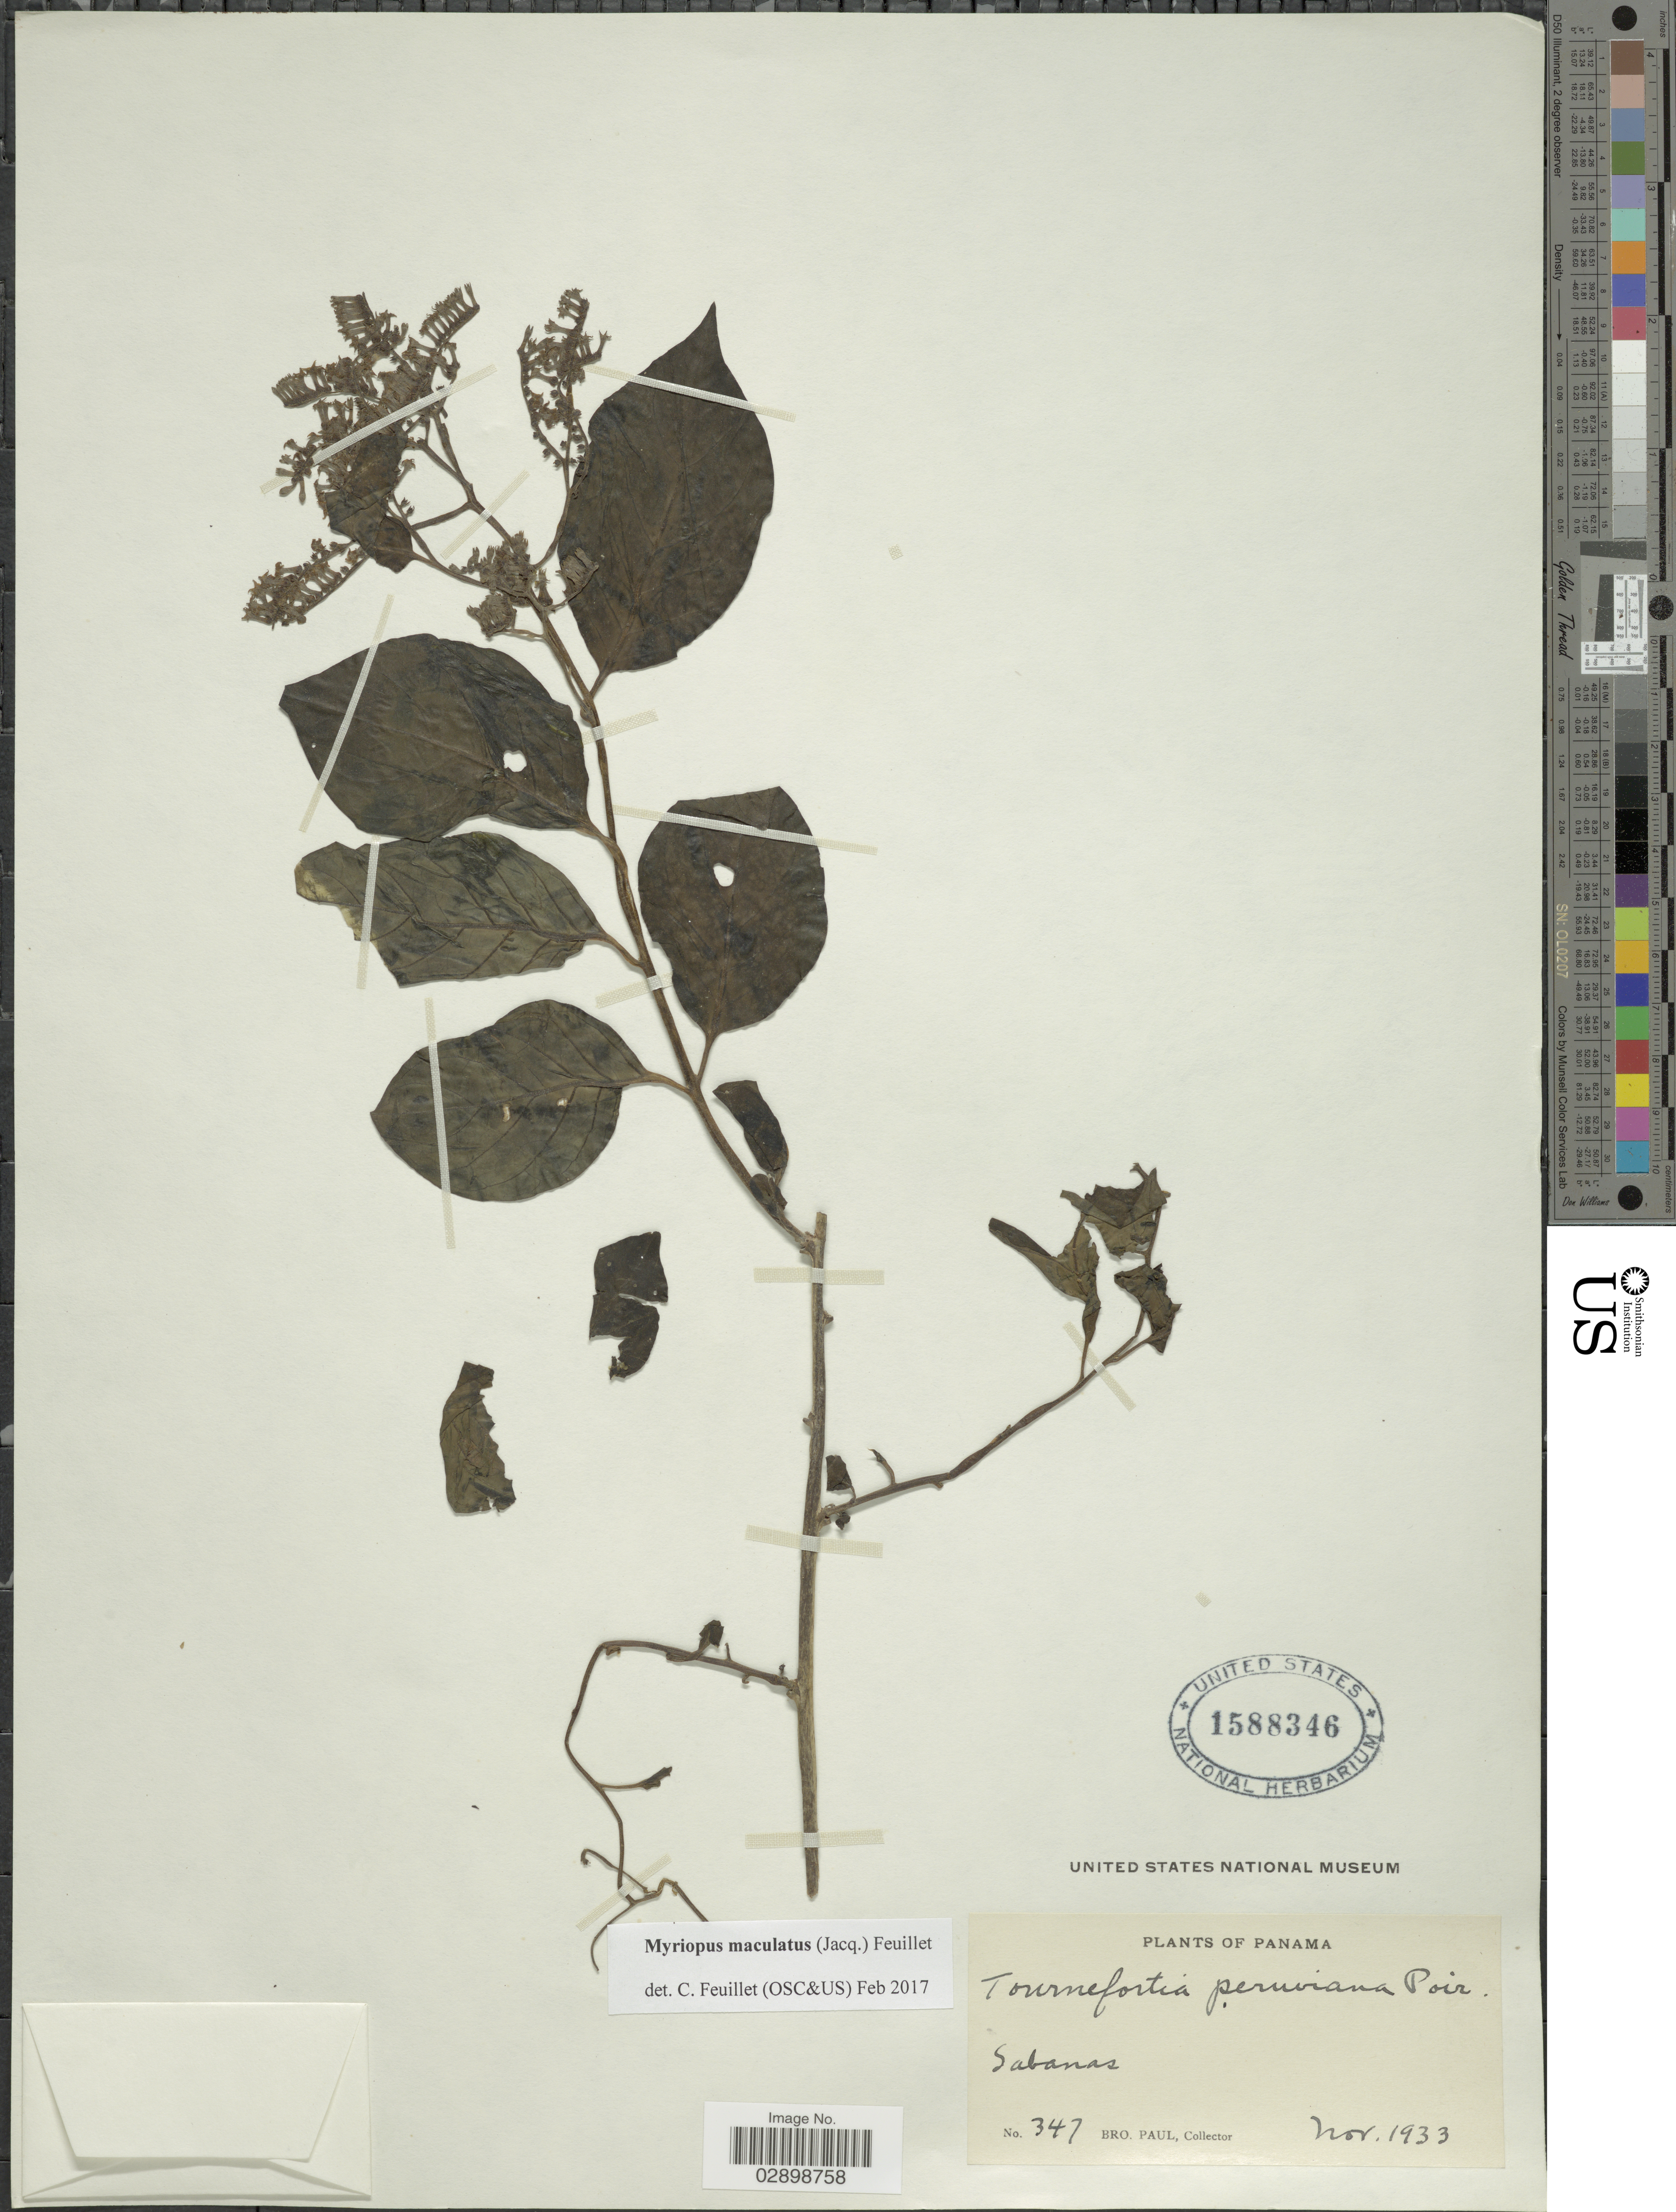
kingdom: Plantae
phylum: Tracheophyta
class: Magnoliopsida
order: Boraginales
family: Heliotropiaceae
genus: Myriopus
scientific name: Myriopus maculatus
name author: (Jacq.) Feuillet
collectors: B. Paul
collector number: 347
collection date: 1933-11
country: Panama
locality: Sabanas.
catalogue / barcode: US 1588346